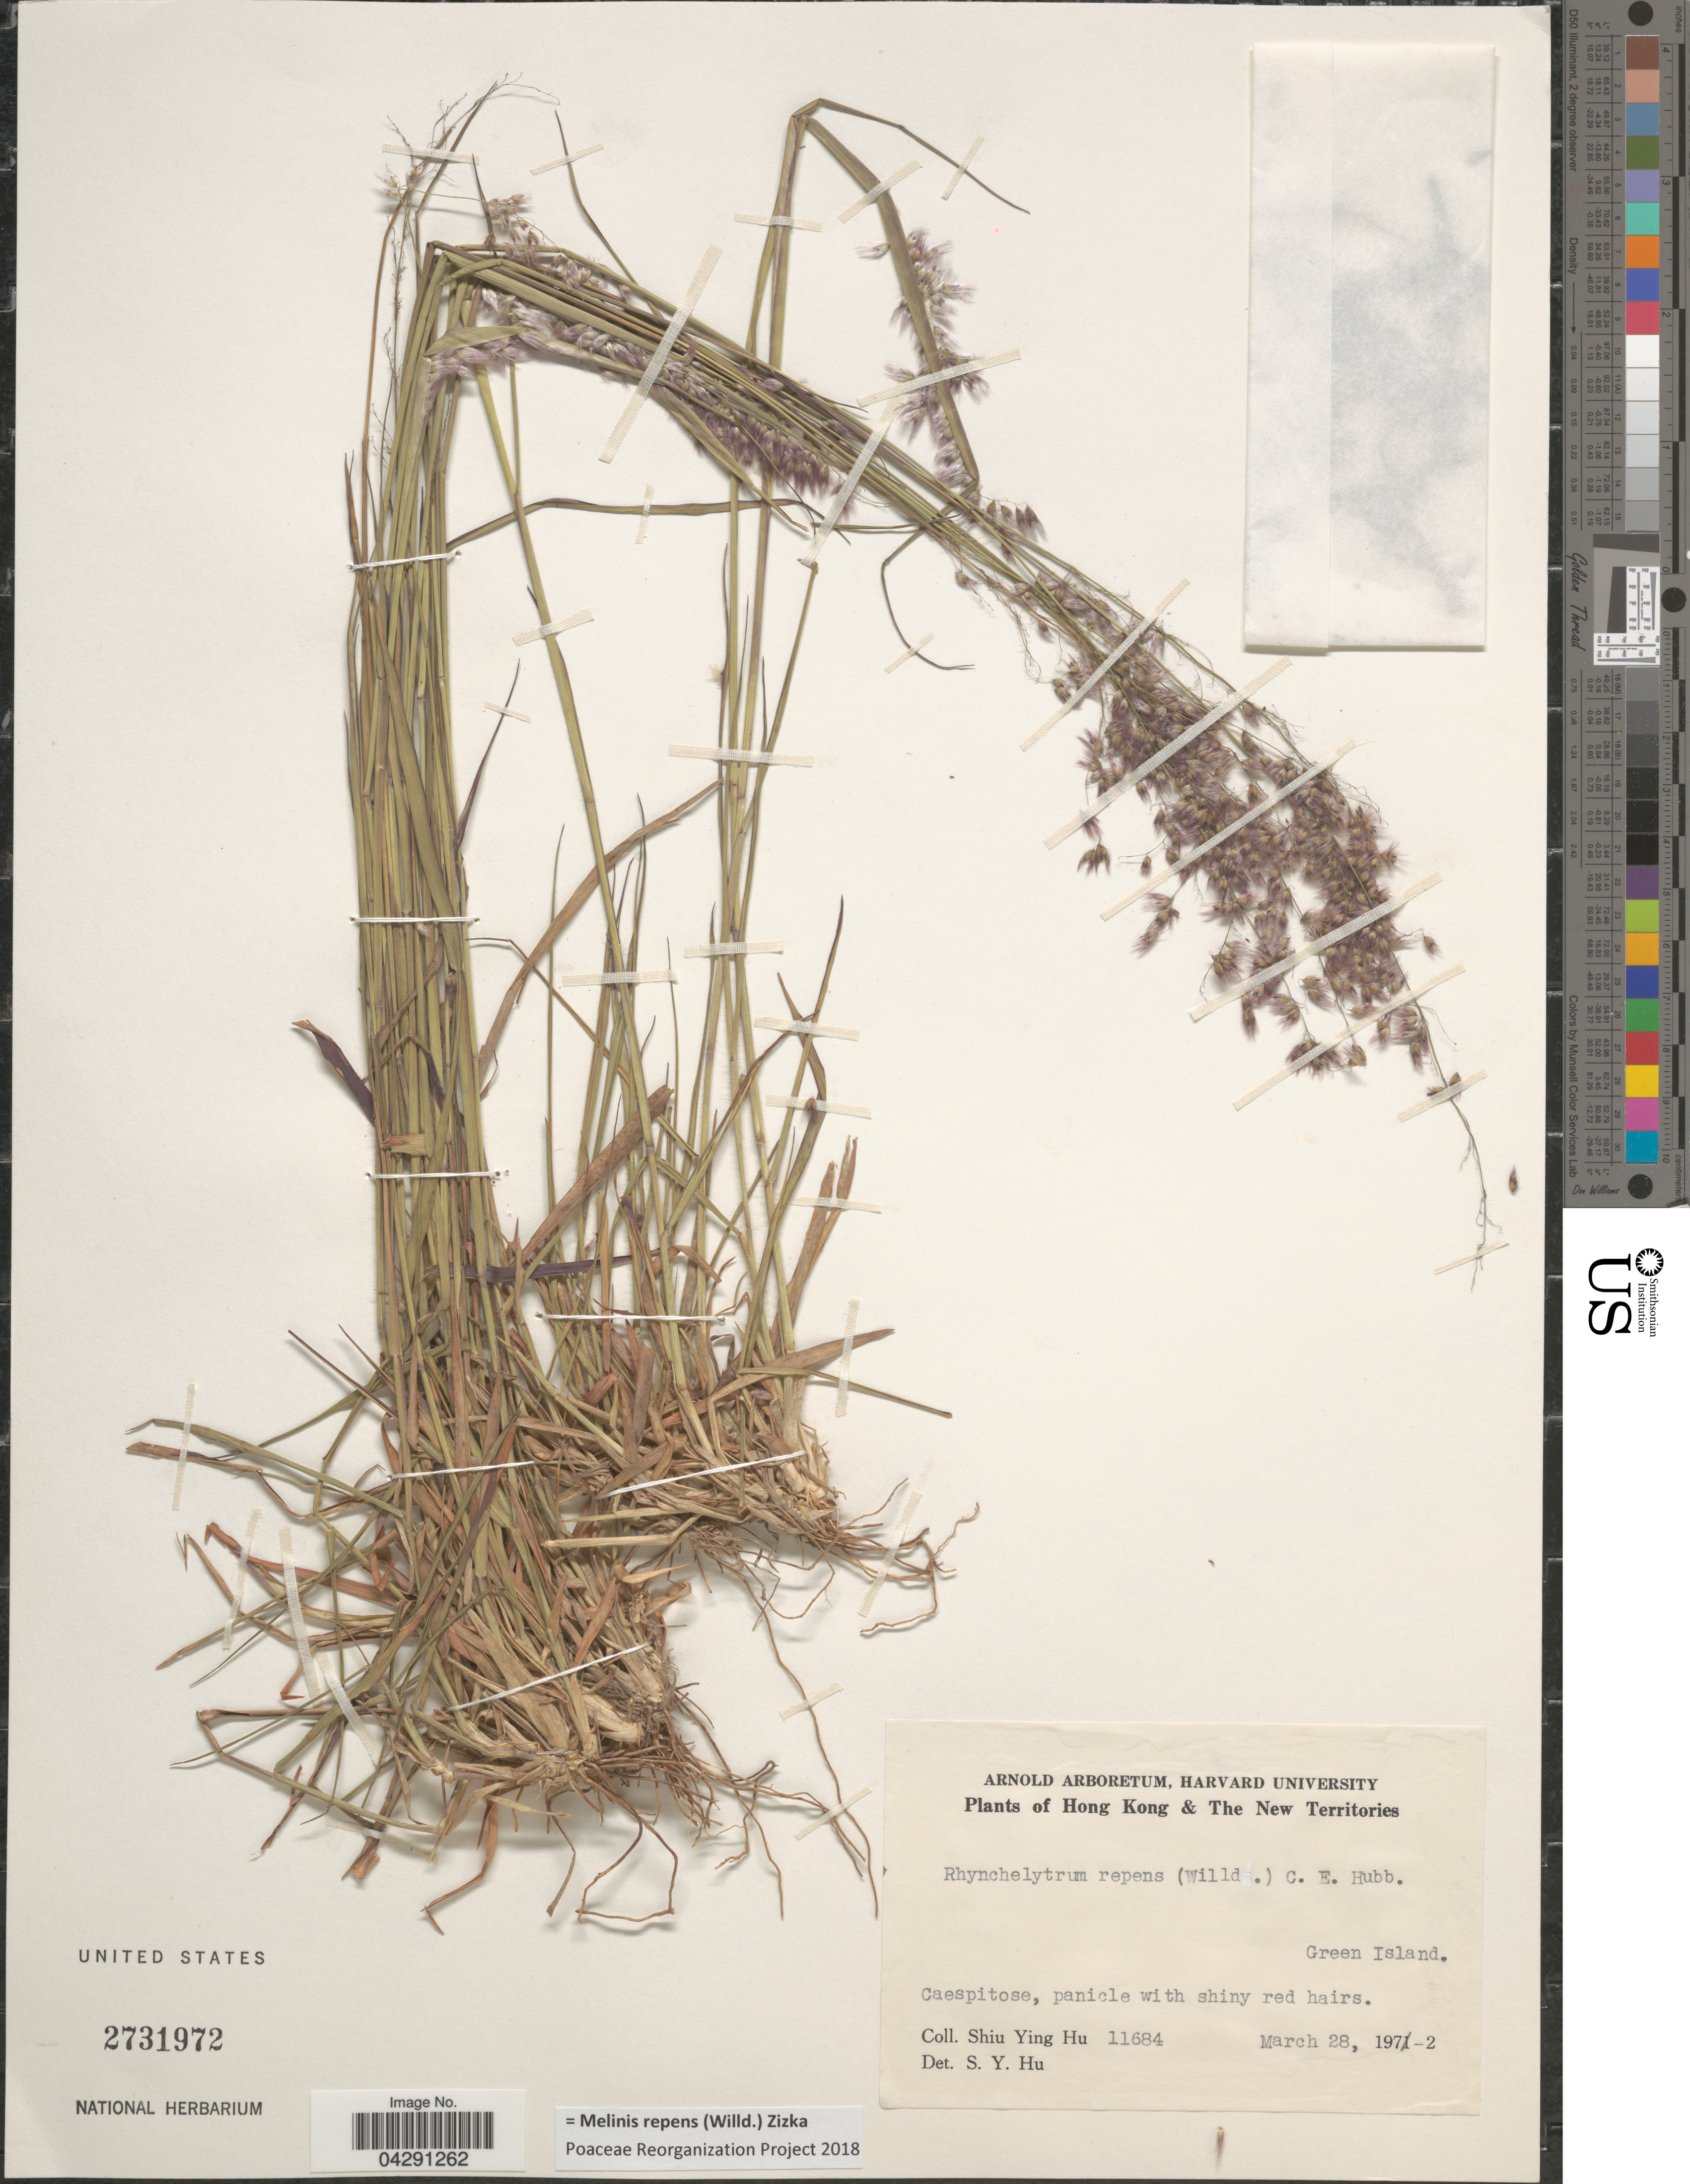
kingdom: Plantae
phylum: Tracheophyta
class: Liliopsida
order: Poales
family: Poaceae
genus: Melinis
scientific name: Melinis repens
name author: (Willd.) Zizka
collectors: S. Y. Hu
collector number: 11684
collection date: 1972-03-28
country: China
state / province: Hong Kong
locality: The New Territories. Green Island.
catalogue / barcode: US 2731972